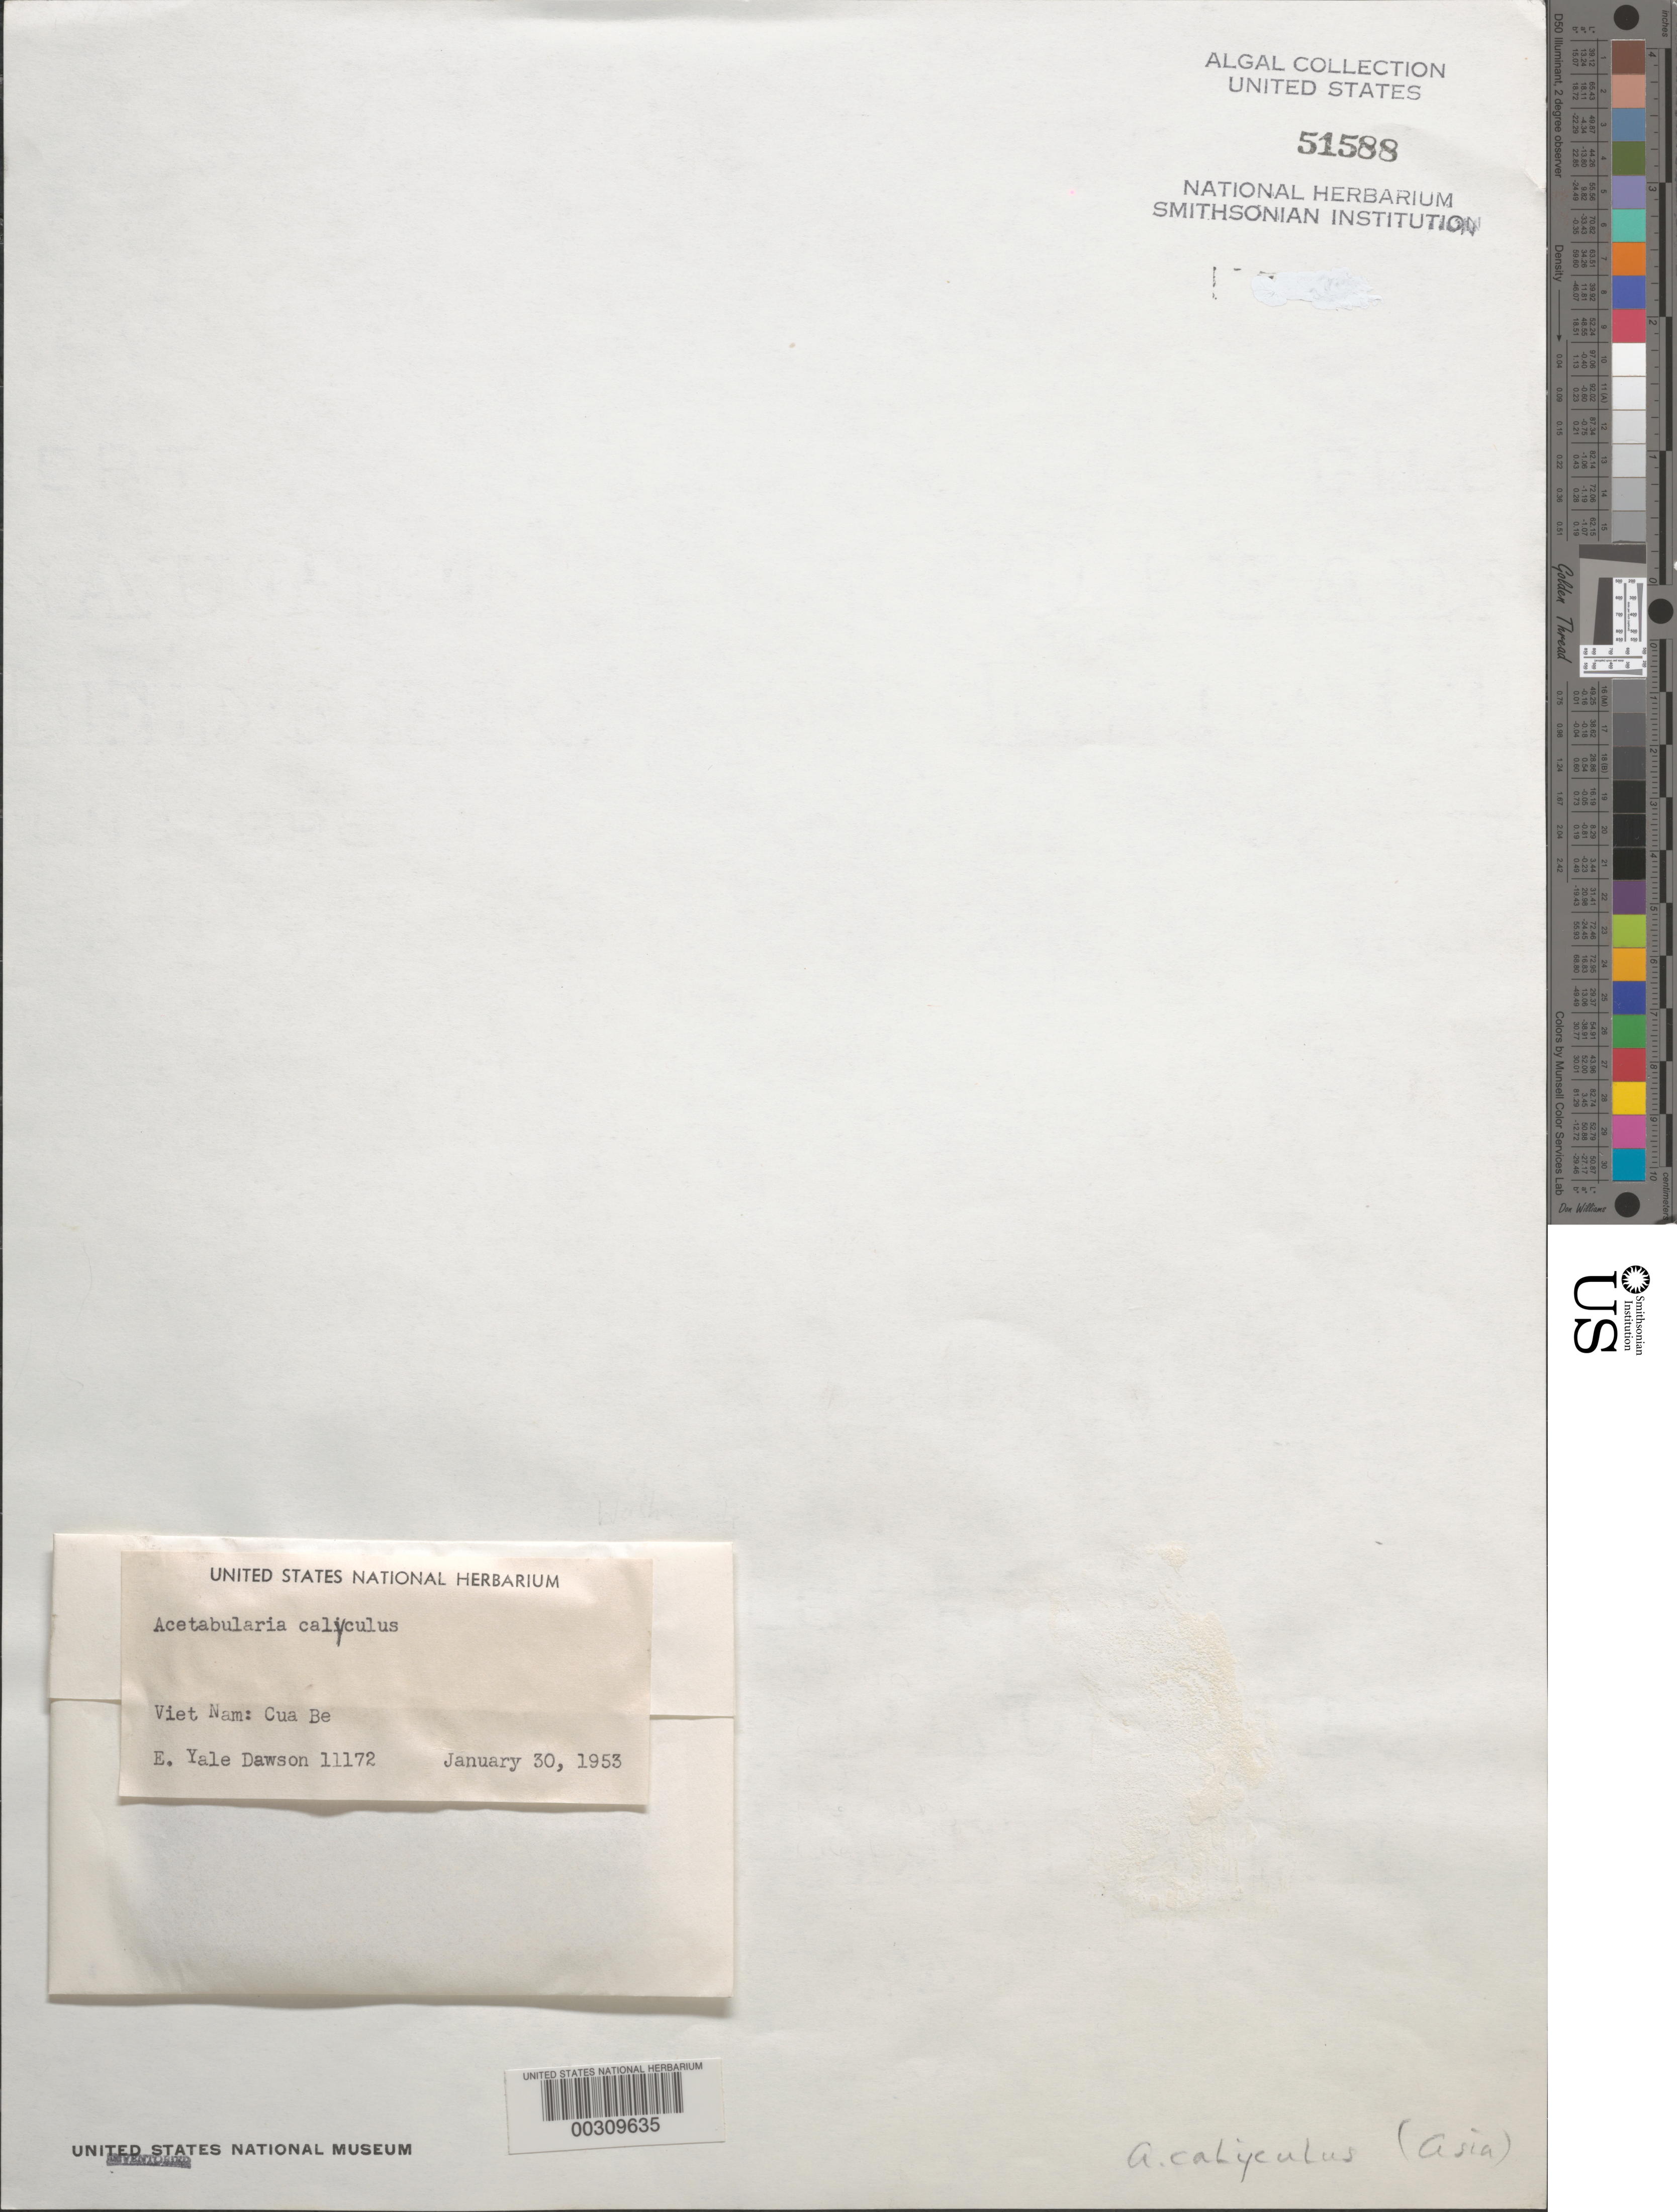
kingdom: Plantae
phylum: Chlorophyta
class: Ulvophyceae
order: Dasycladales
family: Polyphysaceae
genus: Acetabularia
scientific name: Acetabularia calyculus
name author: J.V.Lamouroux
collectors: E. Y. Dawson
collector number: EYD 11172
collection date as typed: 30 Jan 1953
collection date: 1953-01-30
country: Vietnam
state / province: Phu Khnah Province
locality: Cua Be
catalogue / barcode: US 51588